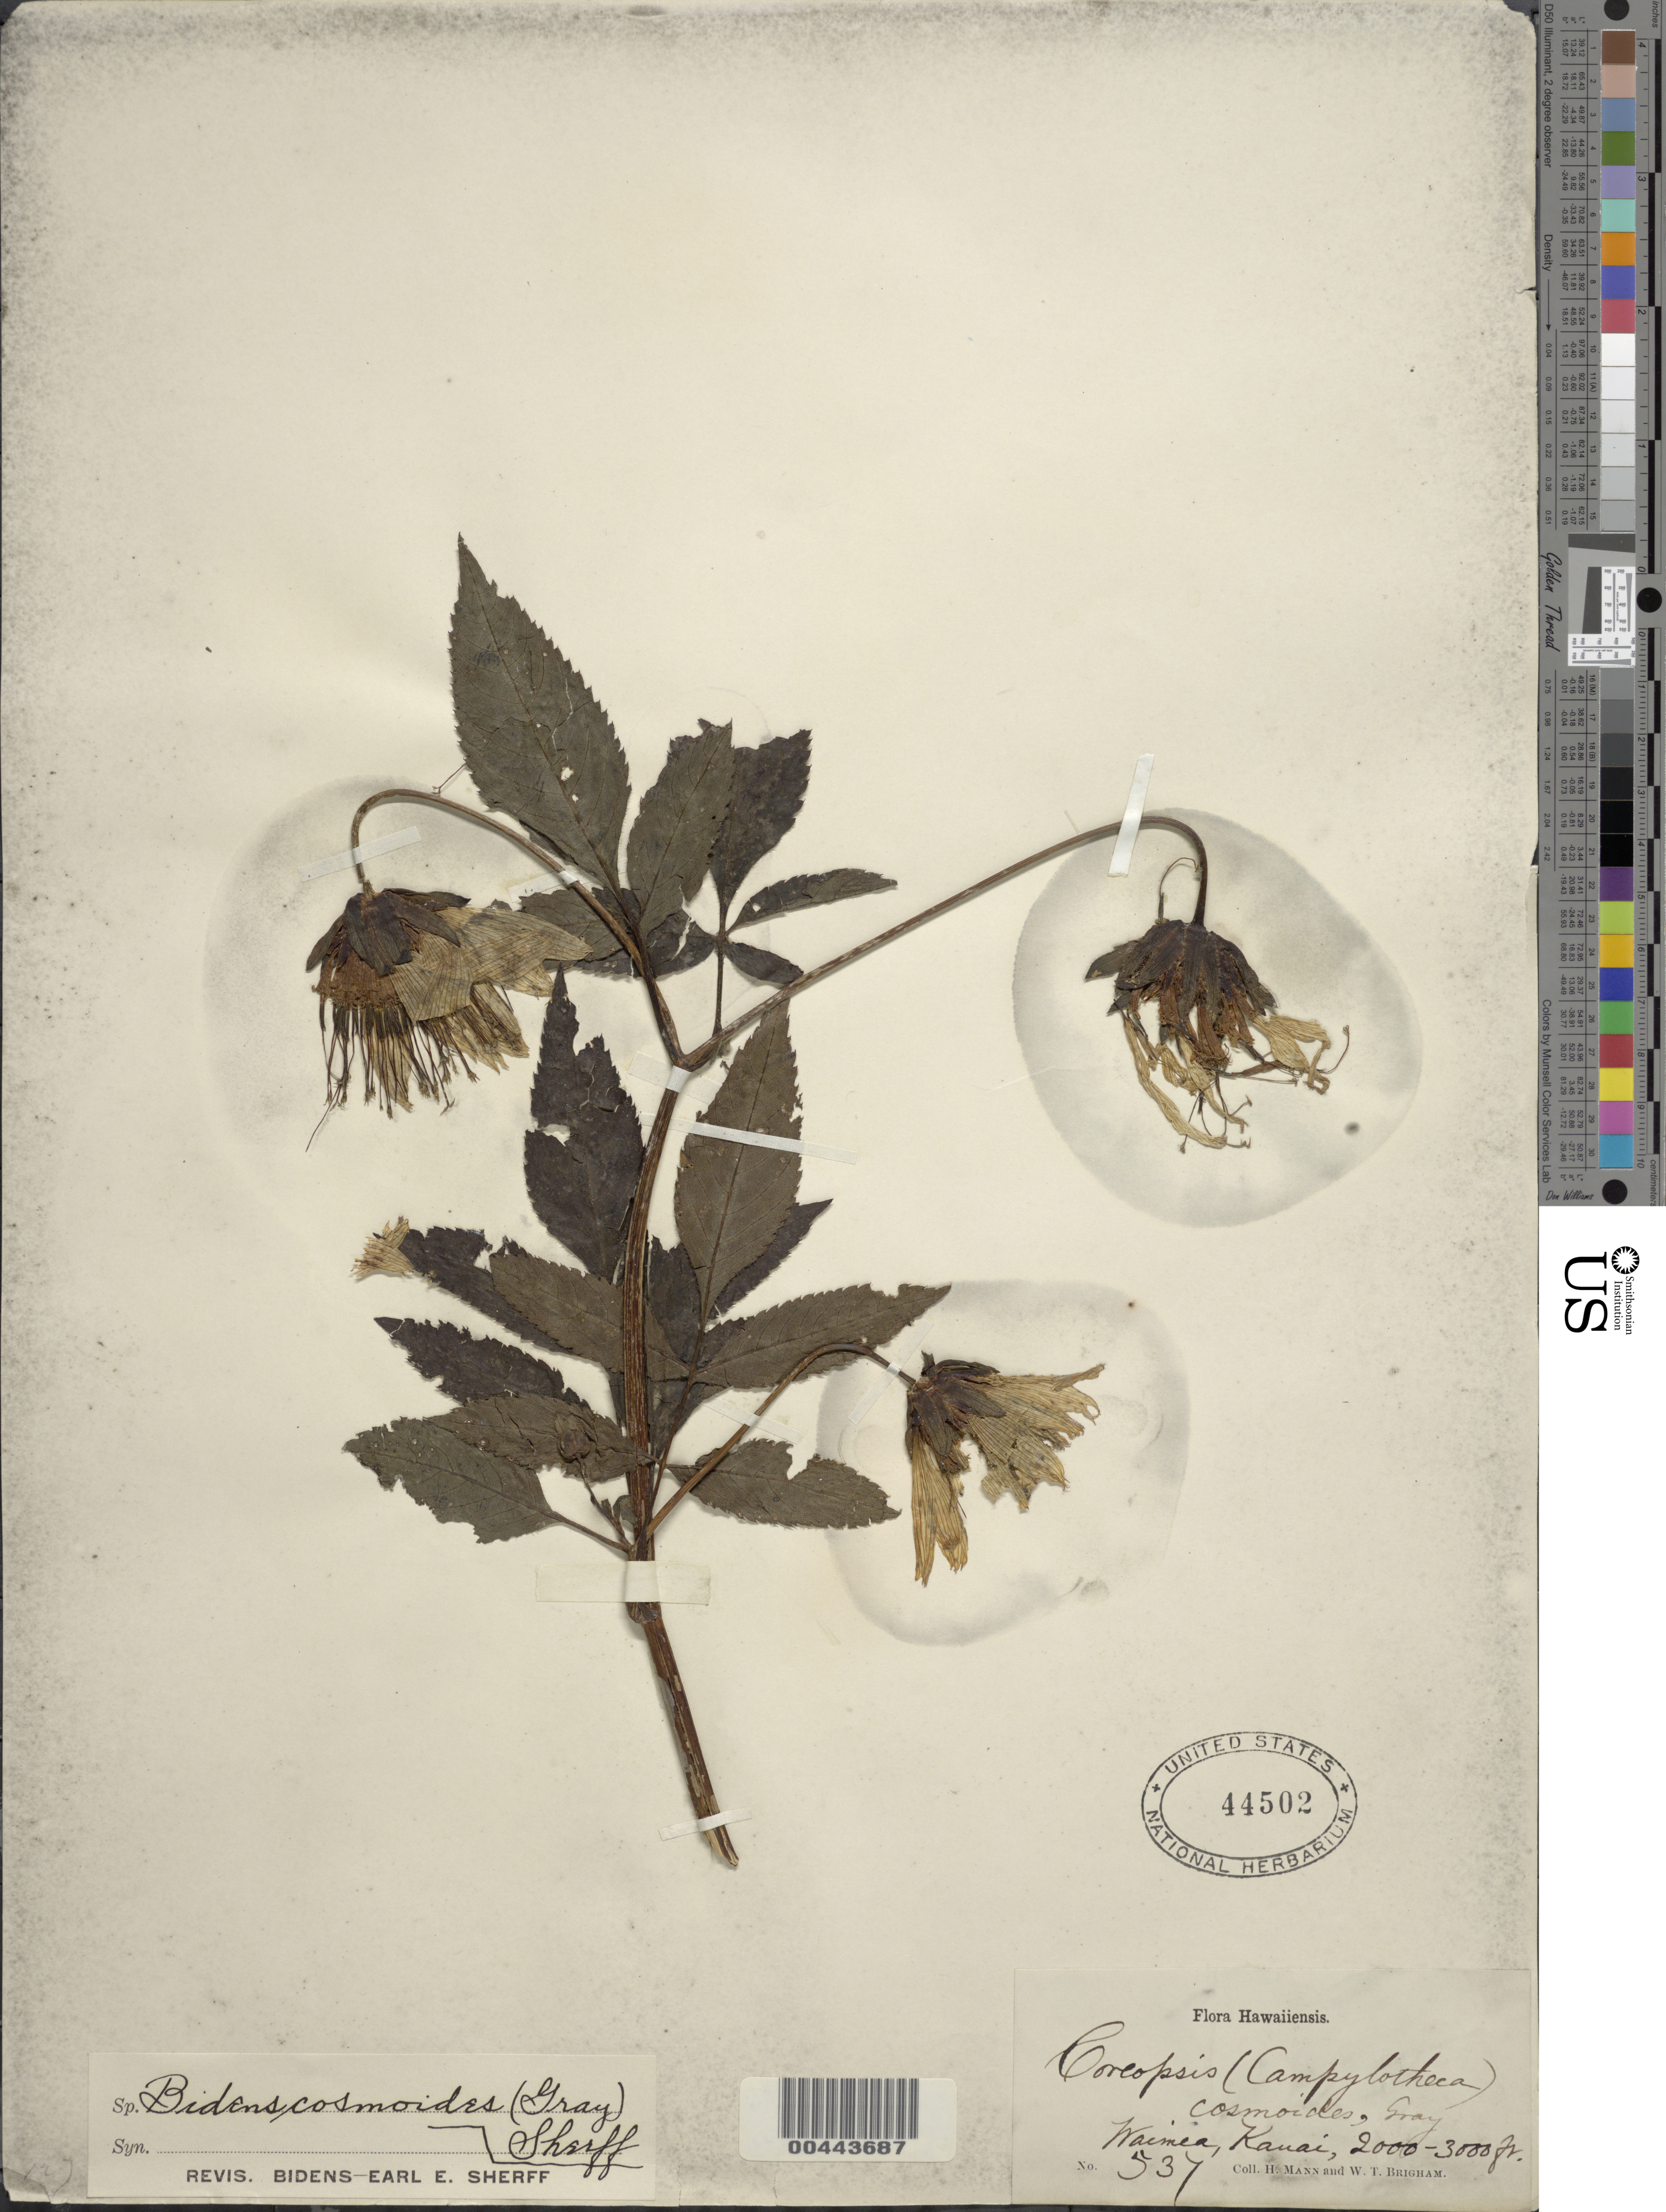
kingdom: Plantae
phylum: Tracheophyta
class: Magnoliopsida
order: Asterales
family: Asteraceae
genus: Bidens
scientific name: Bidens cosmoides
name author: (A. Gray) Sherff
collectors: H. Mann & W. T. Brigham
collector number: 537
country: United States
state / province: Hawaii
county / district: Kauai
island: Kaua'i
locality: Waimea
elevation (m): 610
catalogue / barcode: US 44502